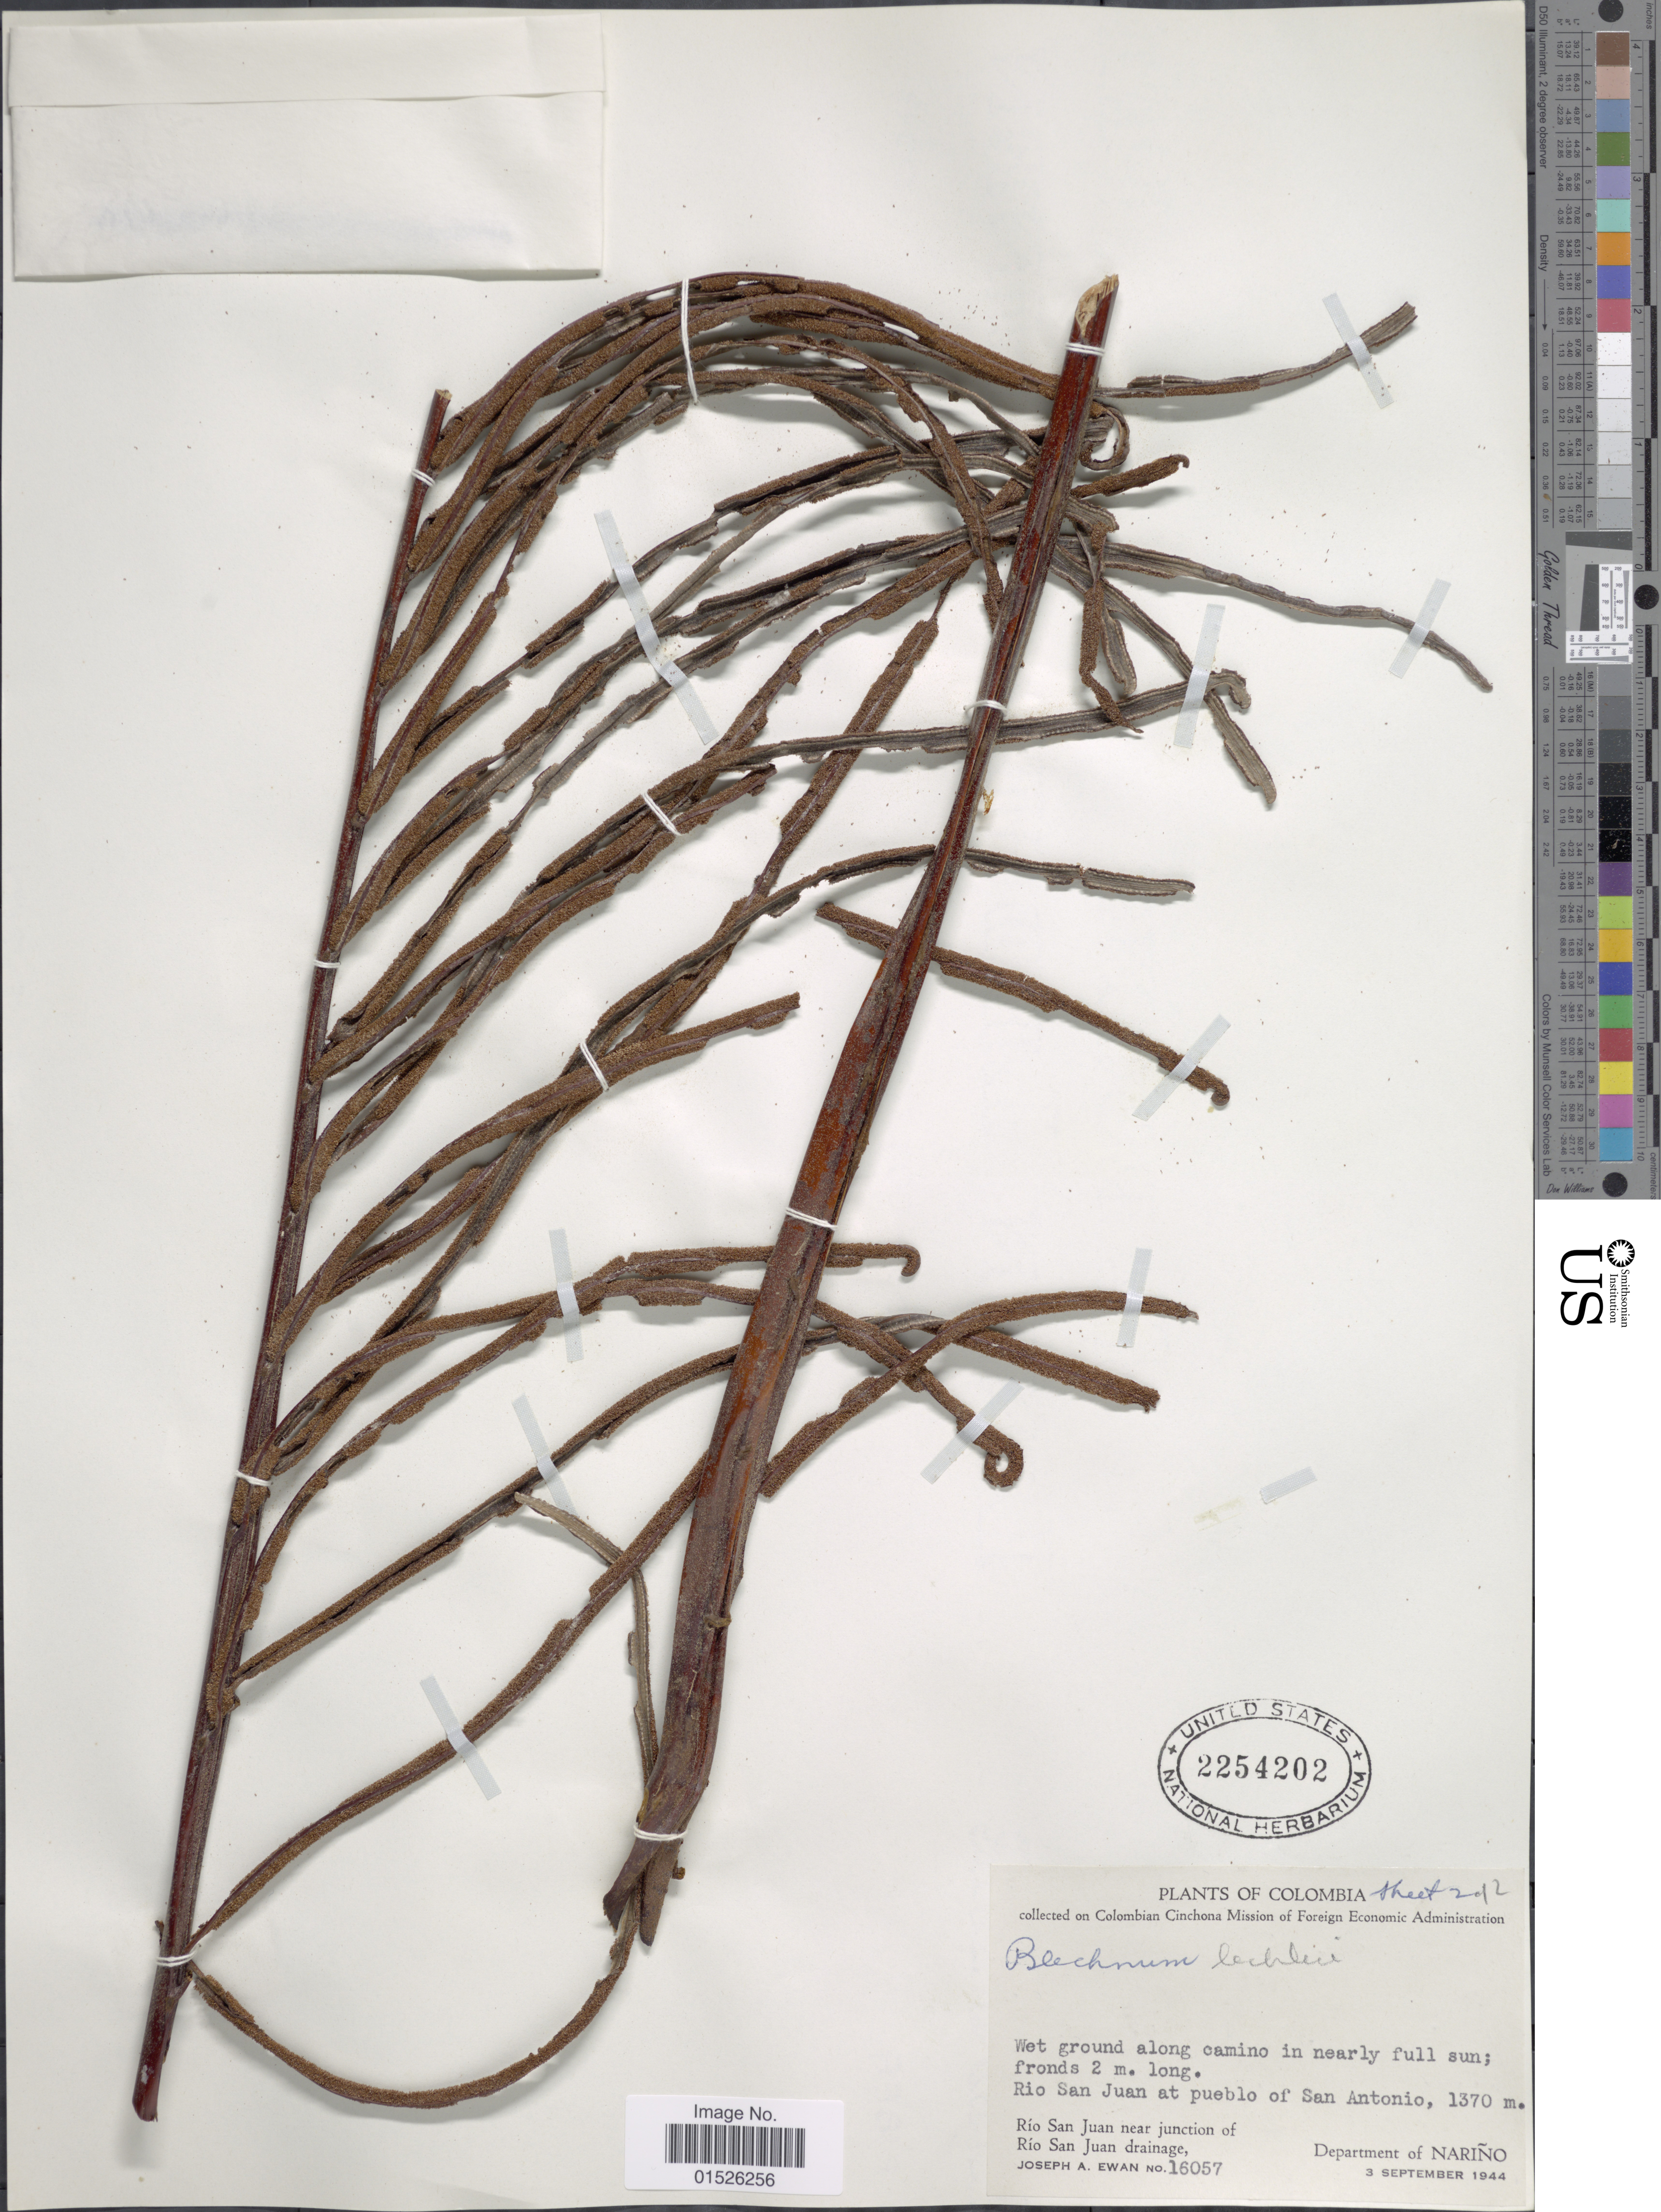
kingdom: Plantae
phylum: Tracheophyta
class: Polypodiopsida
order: Polypodiales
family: Blechnaceae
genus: Blechnum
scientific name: Blechnum lechleri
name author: Mett.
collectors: J. A. Ewan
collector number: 16057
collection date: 1944-09-03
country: Colombia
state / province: Nariño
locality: Colombia, Rio San Juan at pueblo of San Antonio, Rio San Juan near junction of Rio San Juan drainage. Department of Nariño.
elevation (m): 1370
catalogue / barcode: US 2254202